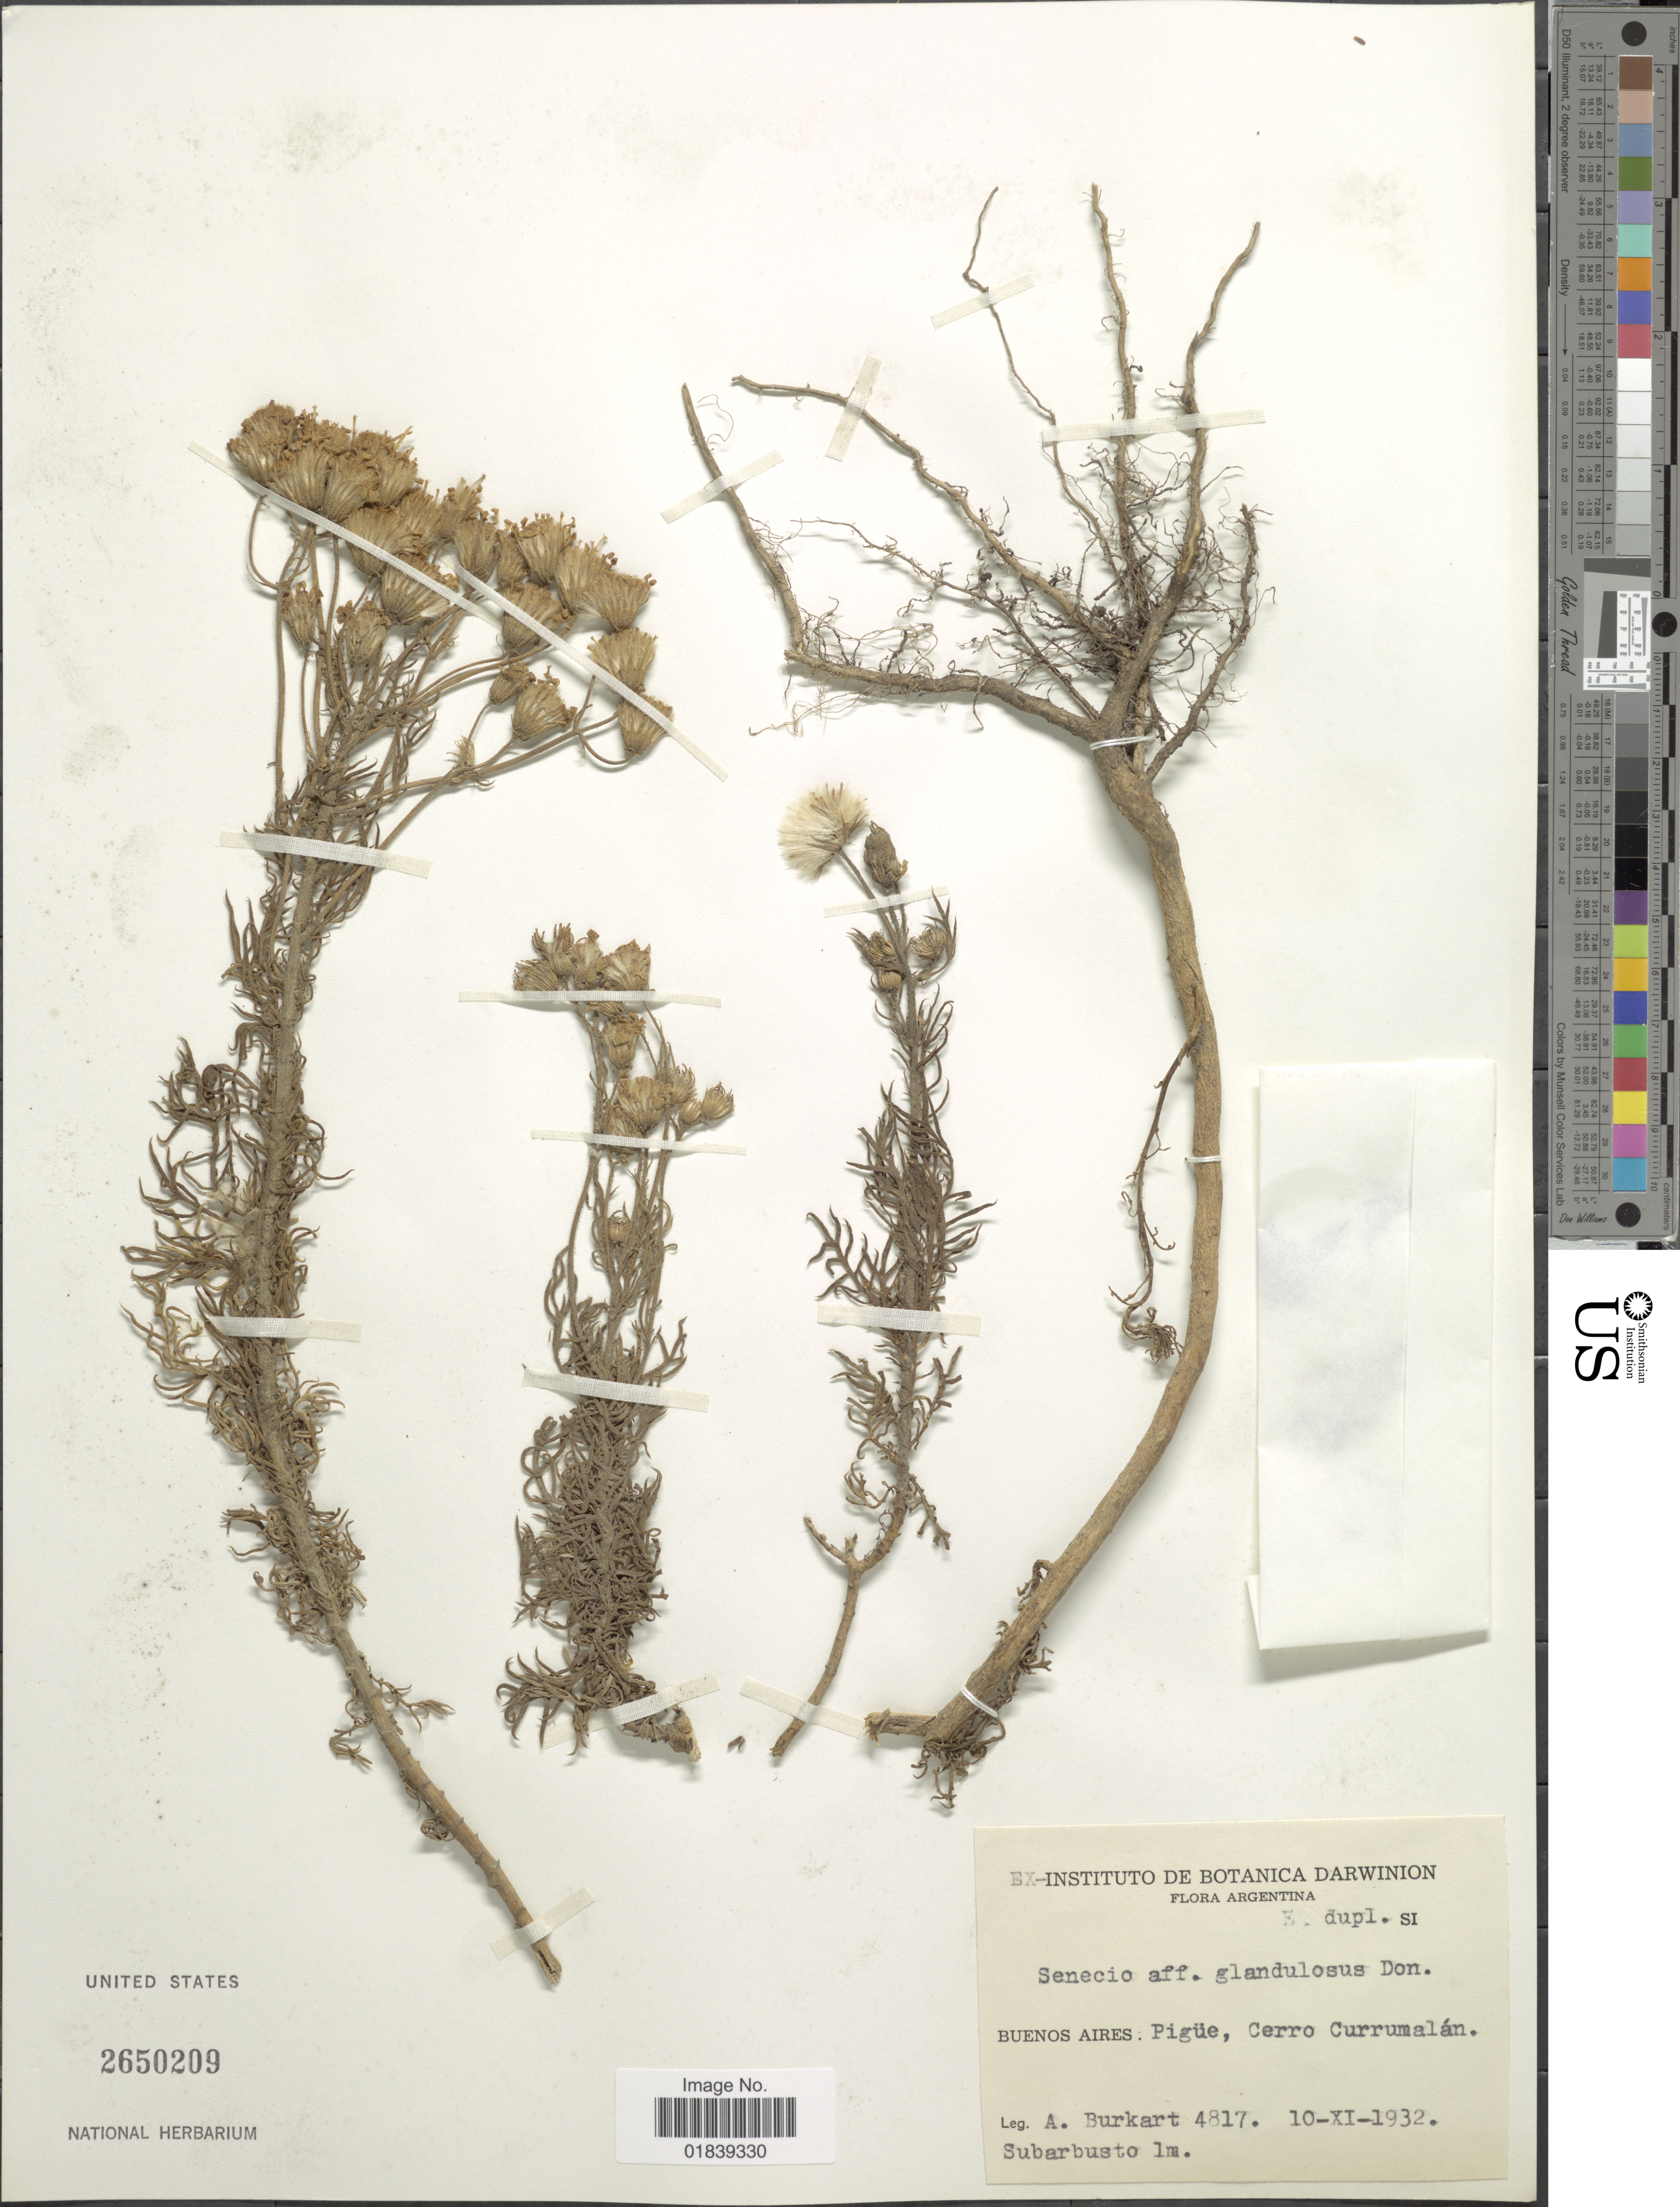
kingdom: Plantae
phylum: Tracheophyta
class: Magnoliopsida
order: Asterales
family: Asteraceae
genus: Senecio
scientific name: Senecio glandulosus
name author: D. Don ex Hook. & Arn.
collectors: A. E. Burkart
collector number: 4817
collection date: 1932-11-10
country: Argentina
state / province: Buenos Aires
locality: Pigue, Cerro Currumalan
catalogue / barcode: US 2650209